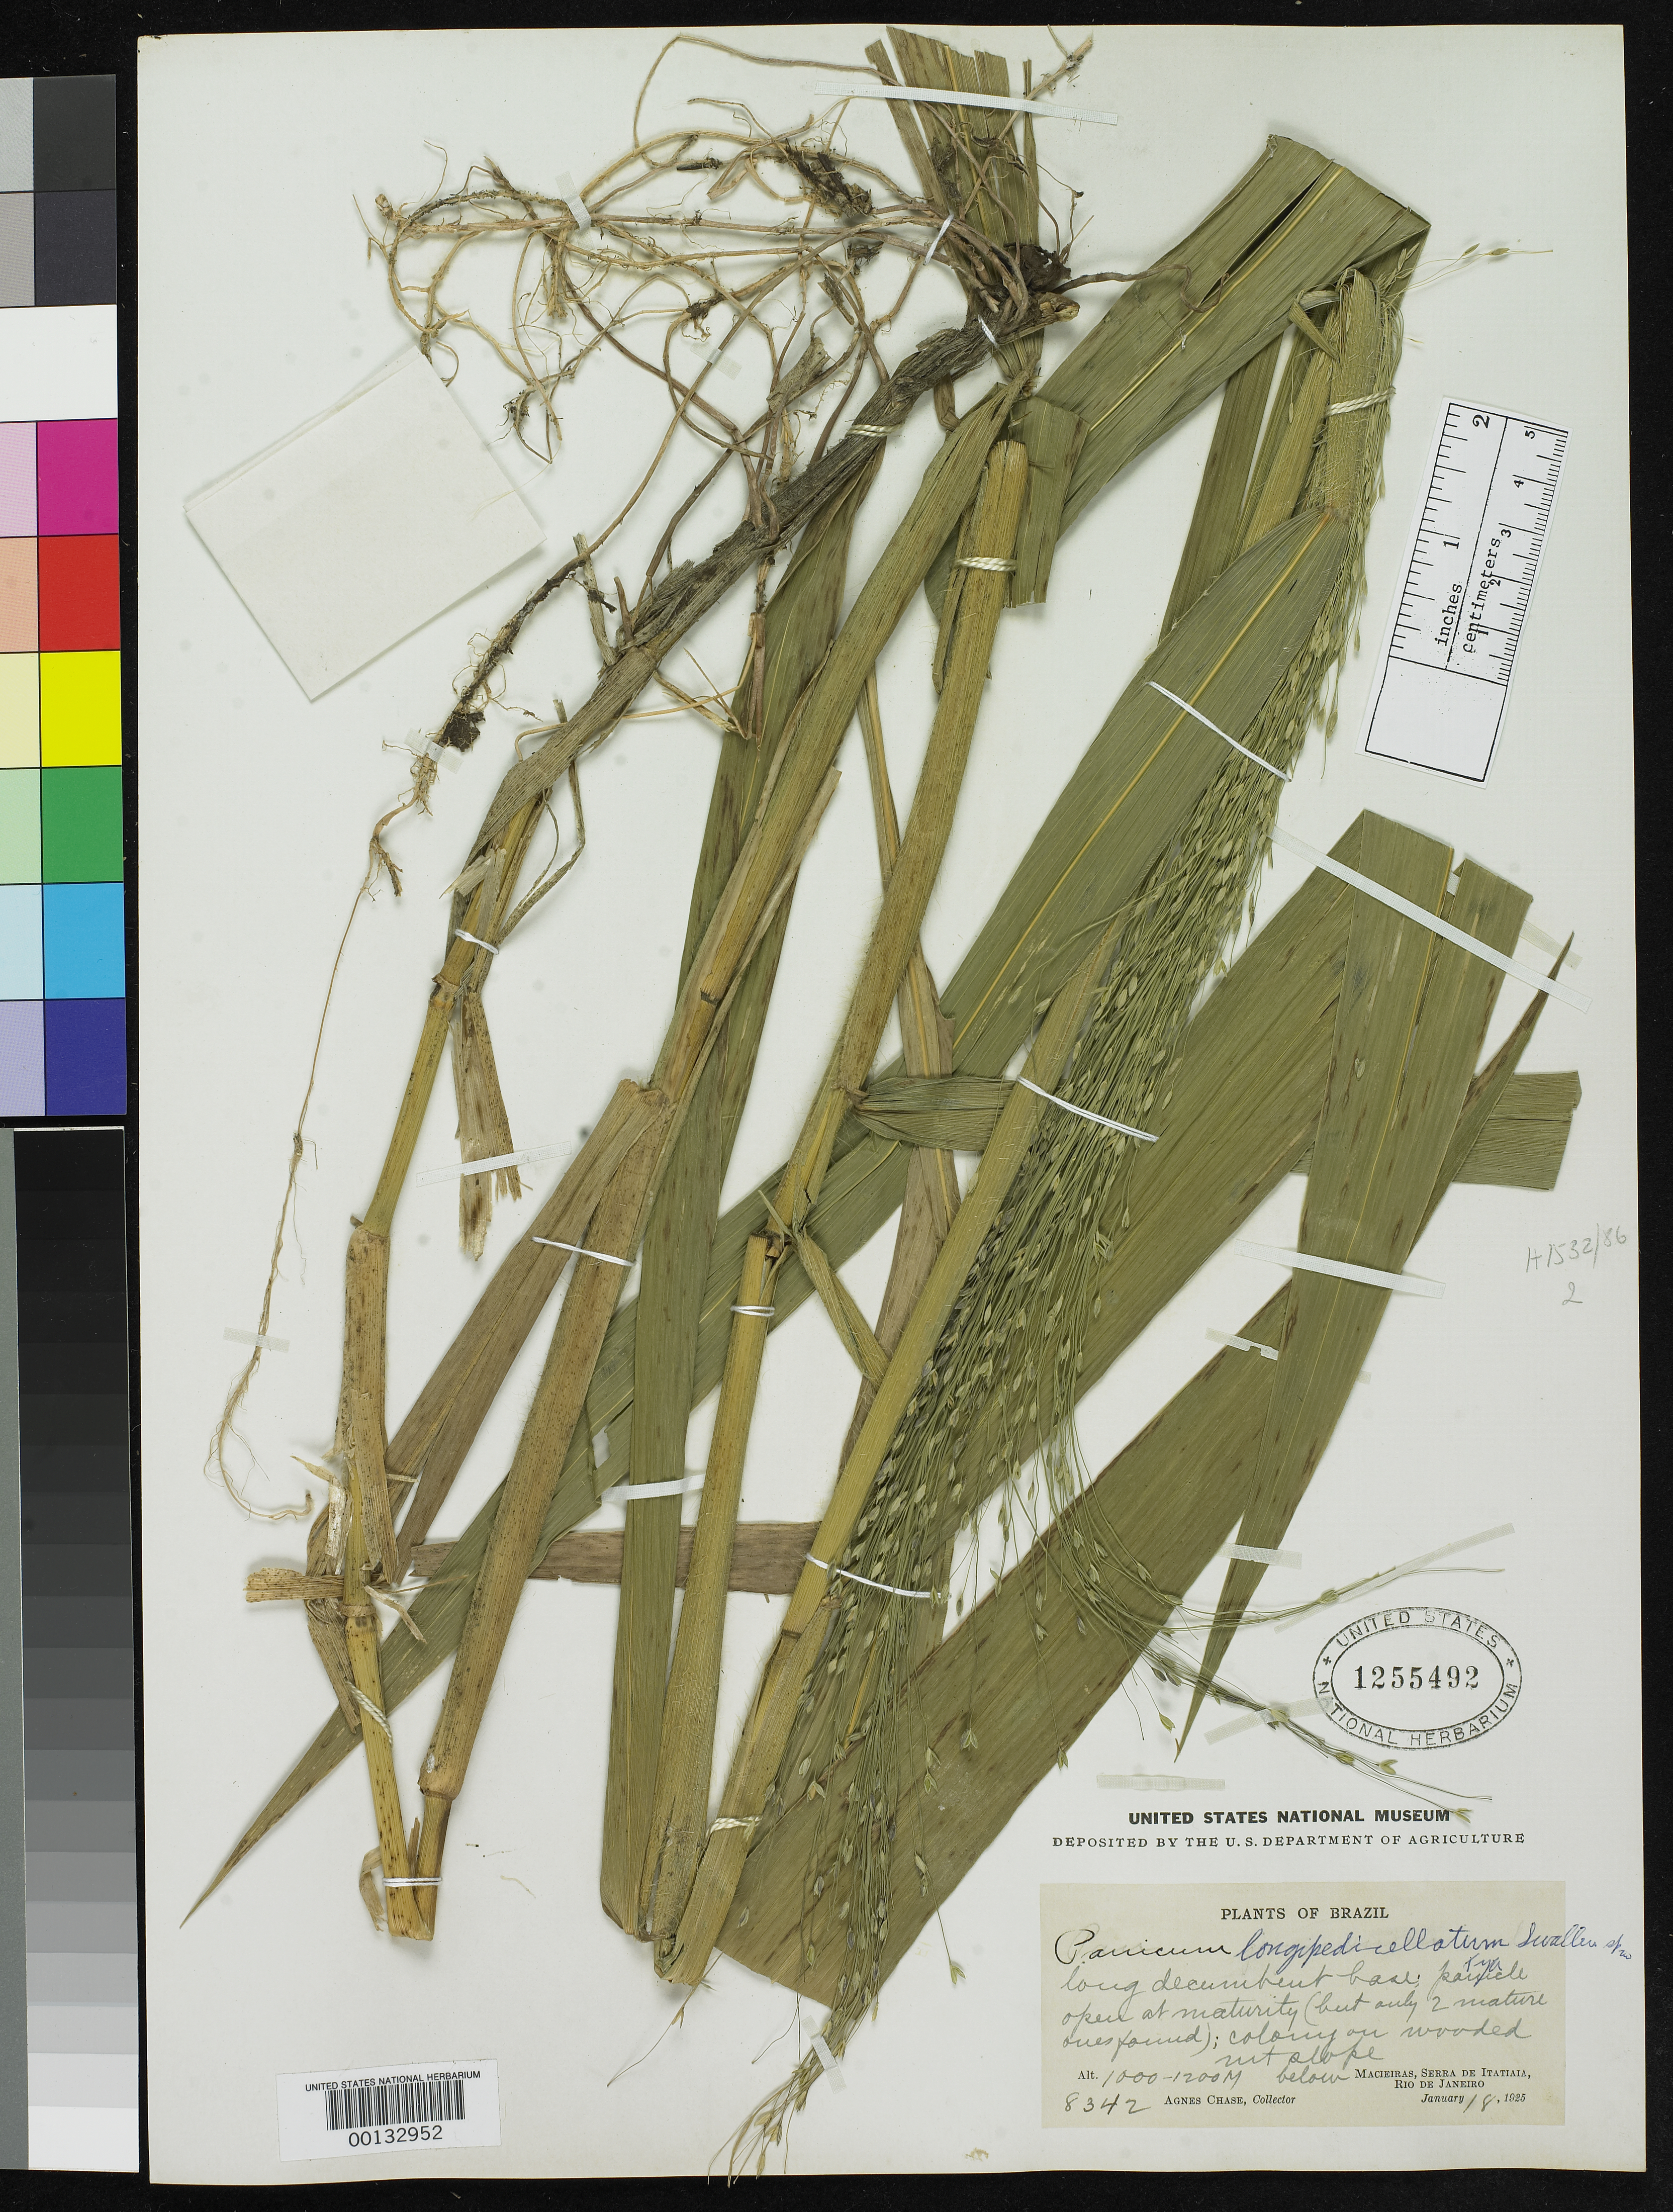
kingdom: Plantae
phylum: Tracheophyta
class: Liliopsida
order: Poales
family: Poaceae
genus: Panicum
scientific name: Panicum longipedicellatum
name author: Swallen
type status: Holotype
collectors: A. Chase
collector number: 8342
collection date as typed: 18 Jan 1925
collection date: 1925-01-18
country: Brazil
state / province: Rio de Janeiro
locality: Macieiras, Serra de Itatiaia.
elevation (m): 1000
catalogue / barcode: US 1255492